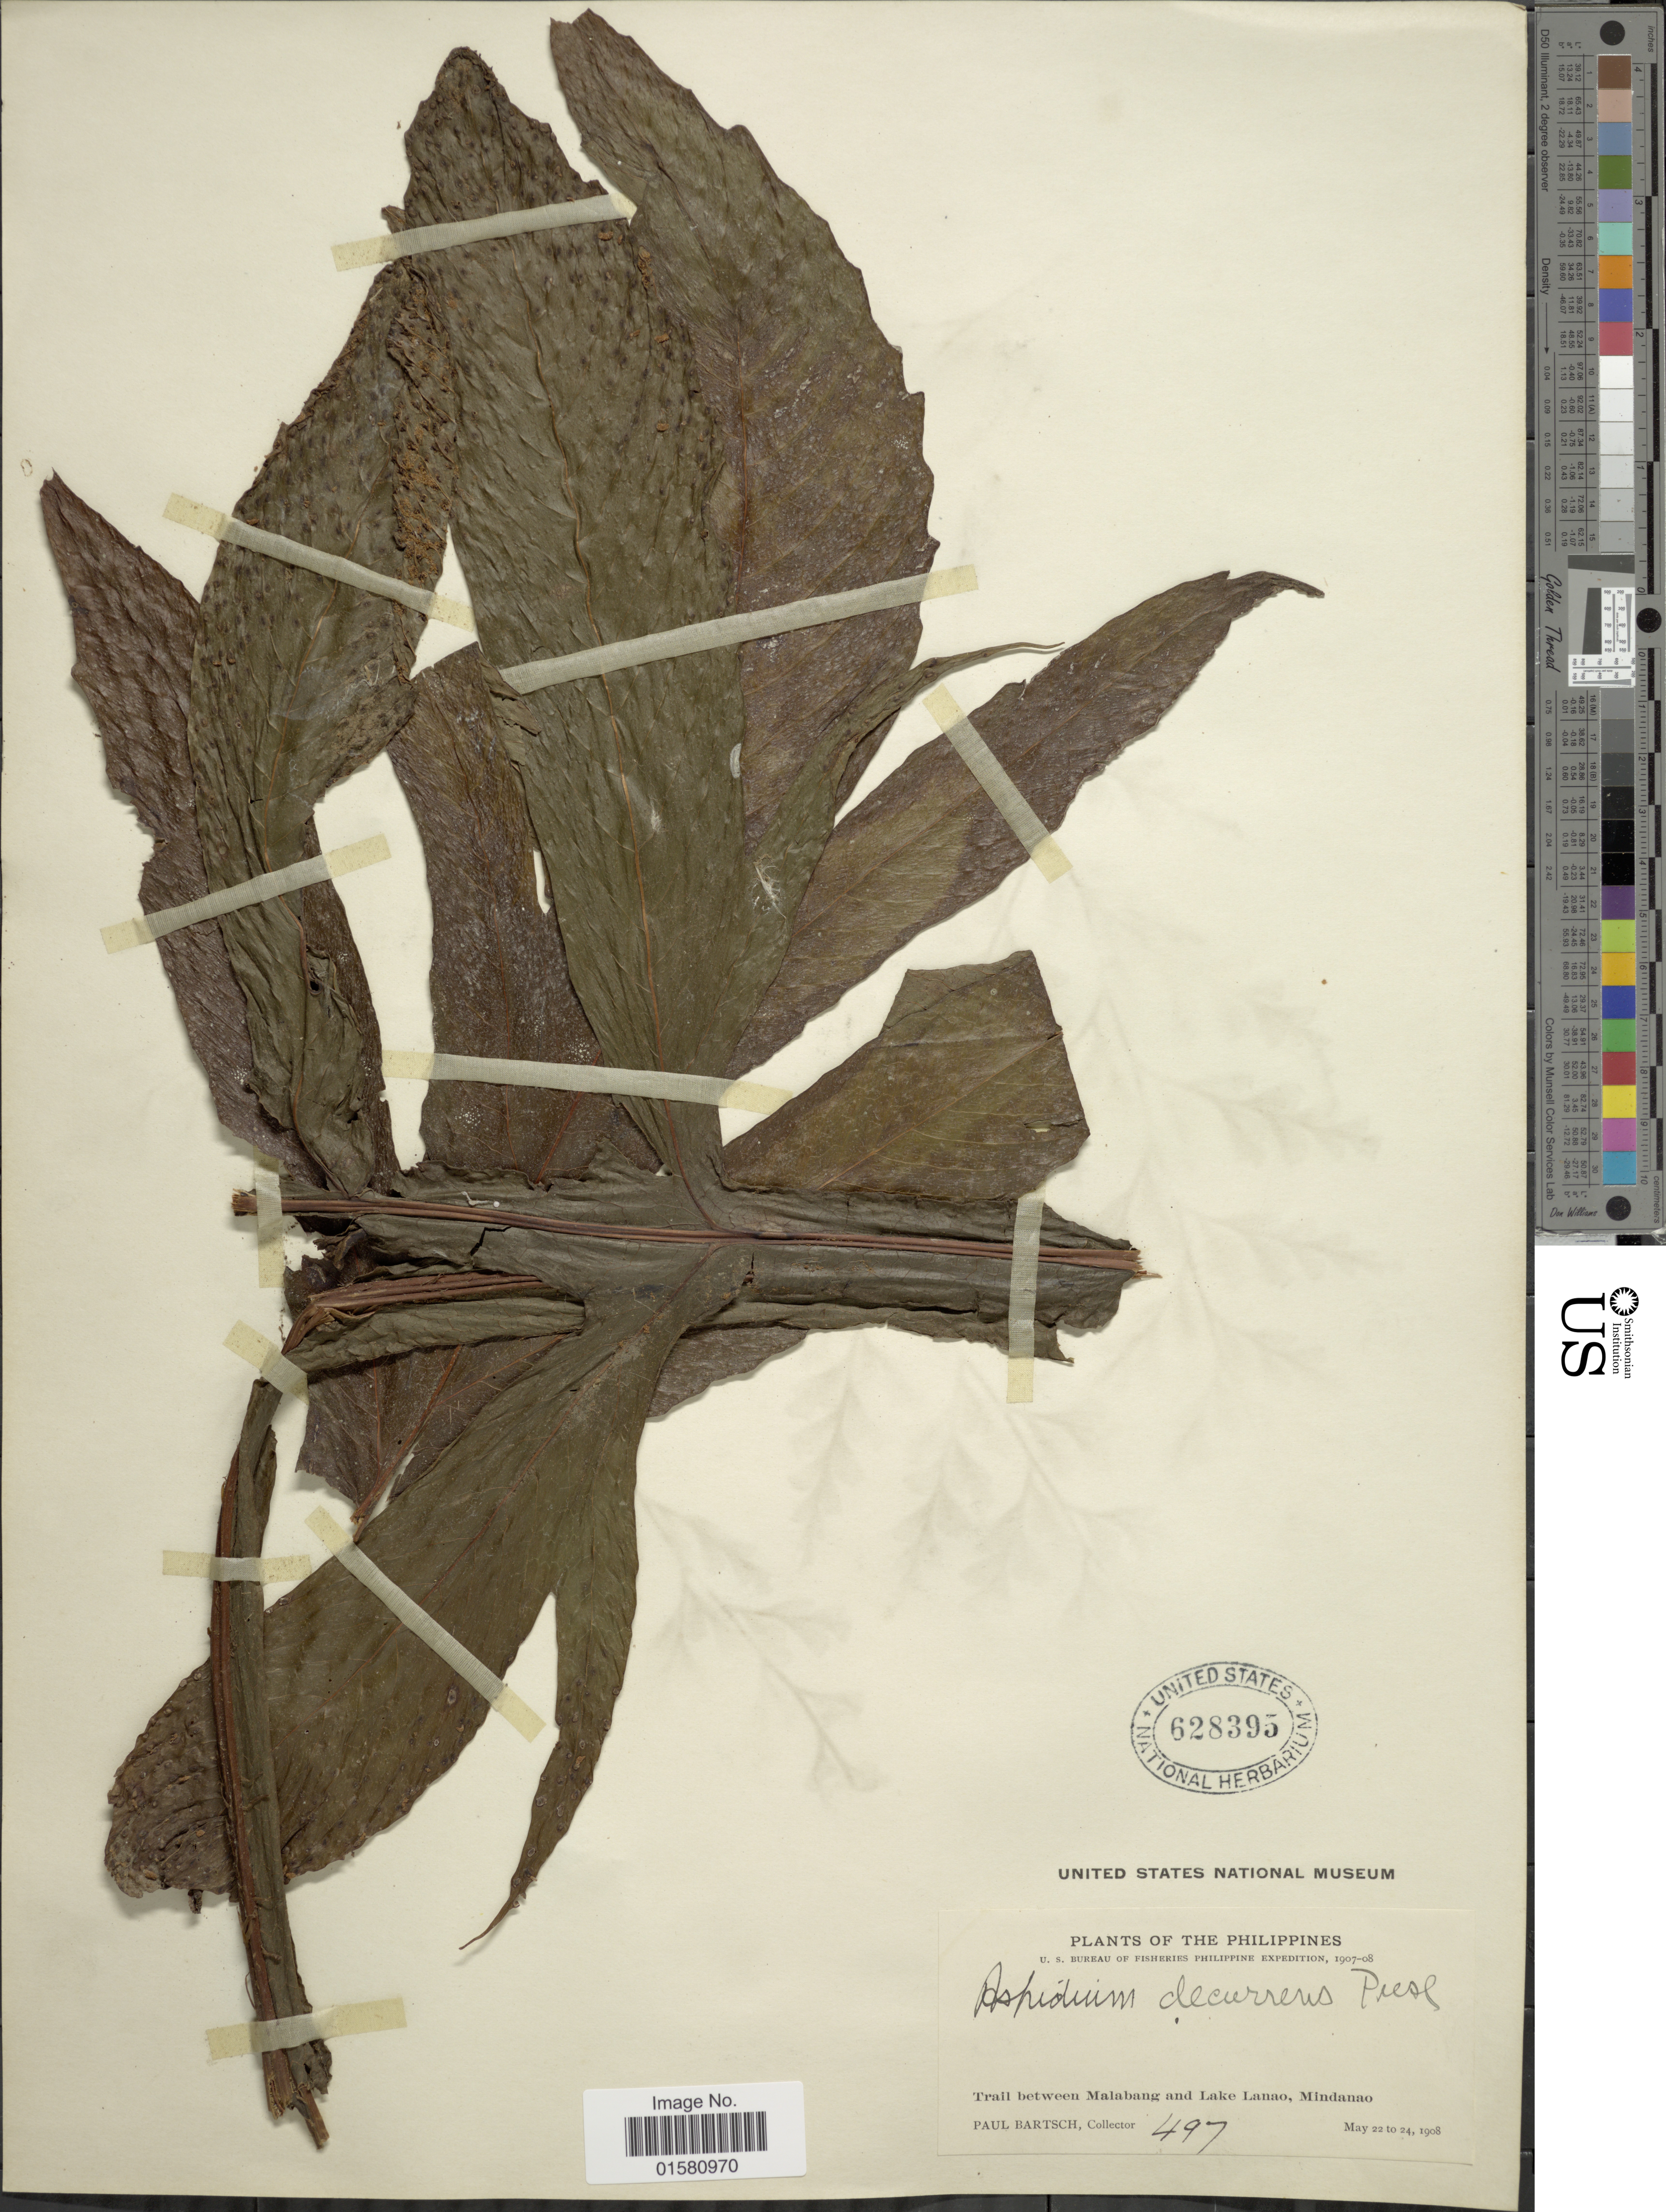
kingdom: Plantae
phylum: Tracheophyta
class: Polypodiopsida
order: Polypodiales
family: Tectariaceae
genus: Tectaria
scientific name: Tectaria decurrens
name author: (Presel.) Copel. in Elmer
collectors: P. Bartsch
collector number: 497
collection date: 1908-05-22/1908-05-24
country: Philippines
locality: Trail between Malabang and Lake Lanao, Mindanao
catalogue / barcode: US 628395